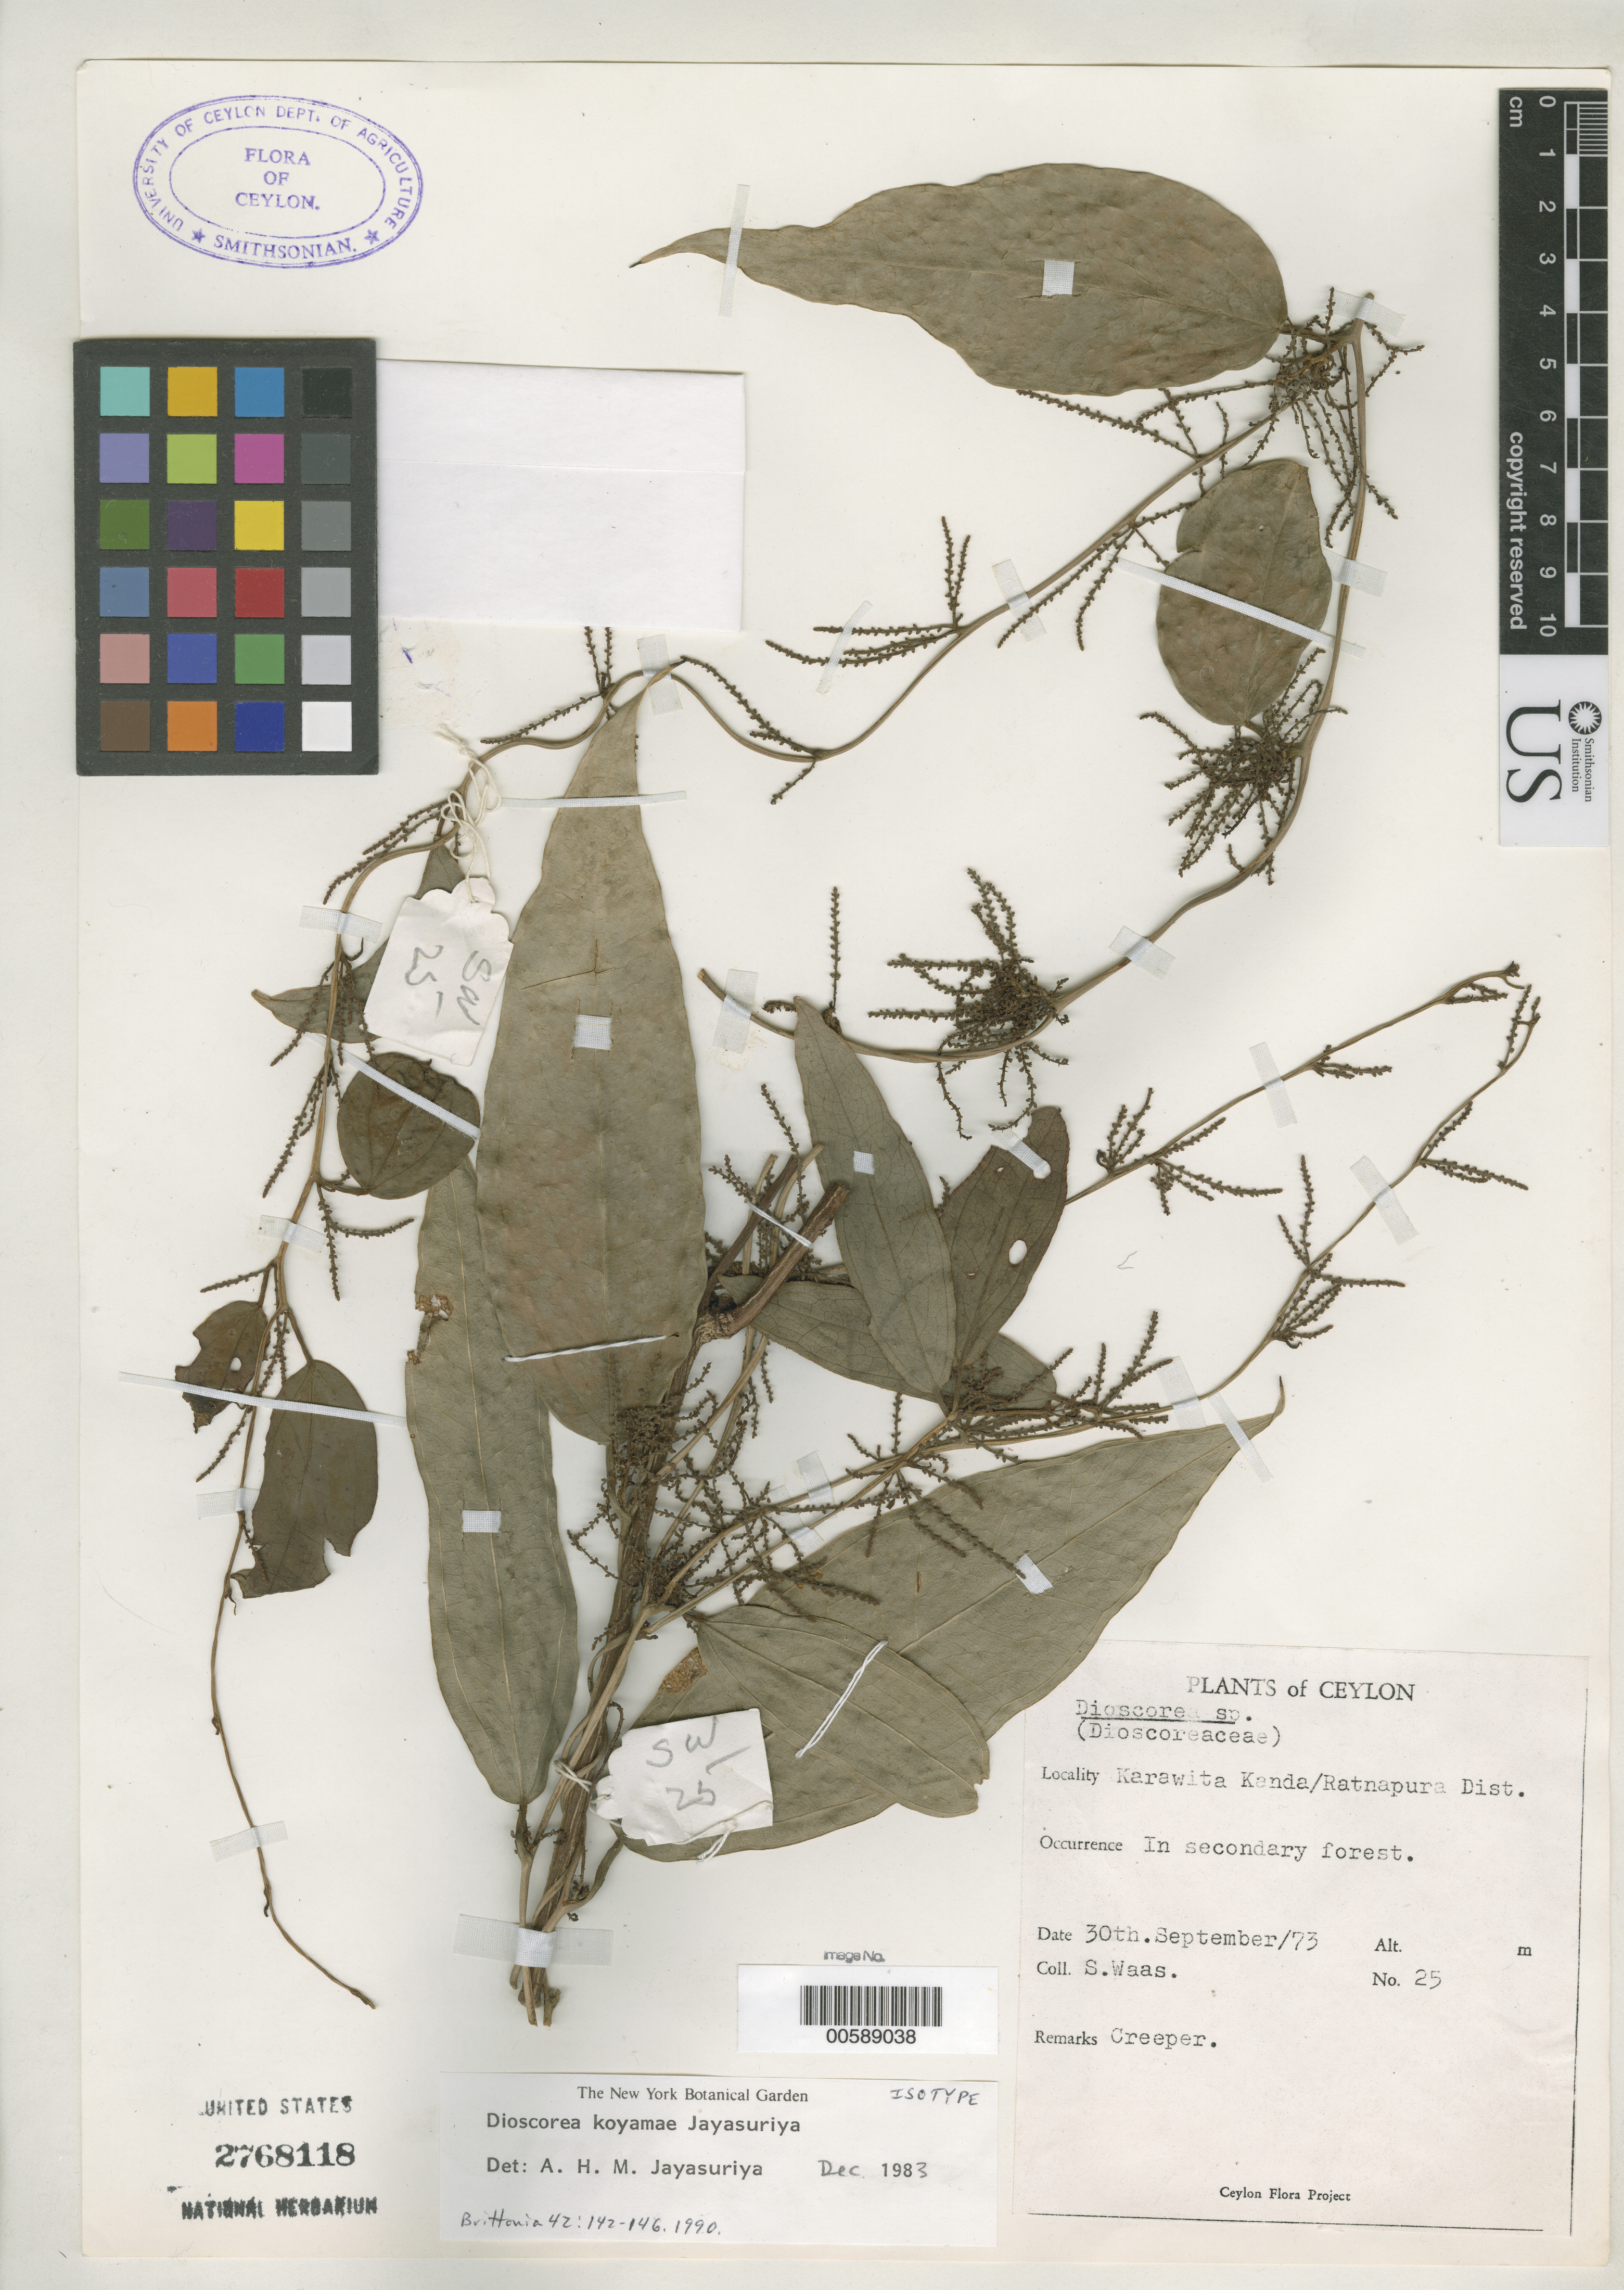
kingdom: Plantae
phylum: Tracheophyta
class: Liliopsida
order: Dioscoreales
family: Dioscoreaceae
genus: Dioscorea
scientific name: Dioscorea koyamae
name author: Jayas.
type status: Isotype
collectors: S. Waas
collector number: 25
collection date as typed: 30 Sep 1973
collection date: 1973-09-30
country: Sri Lanka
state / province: Sabaragamuwa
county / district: Ratnapura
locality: Karawita Kanda.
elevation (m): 25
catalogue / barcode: US 2768118